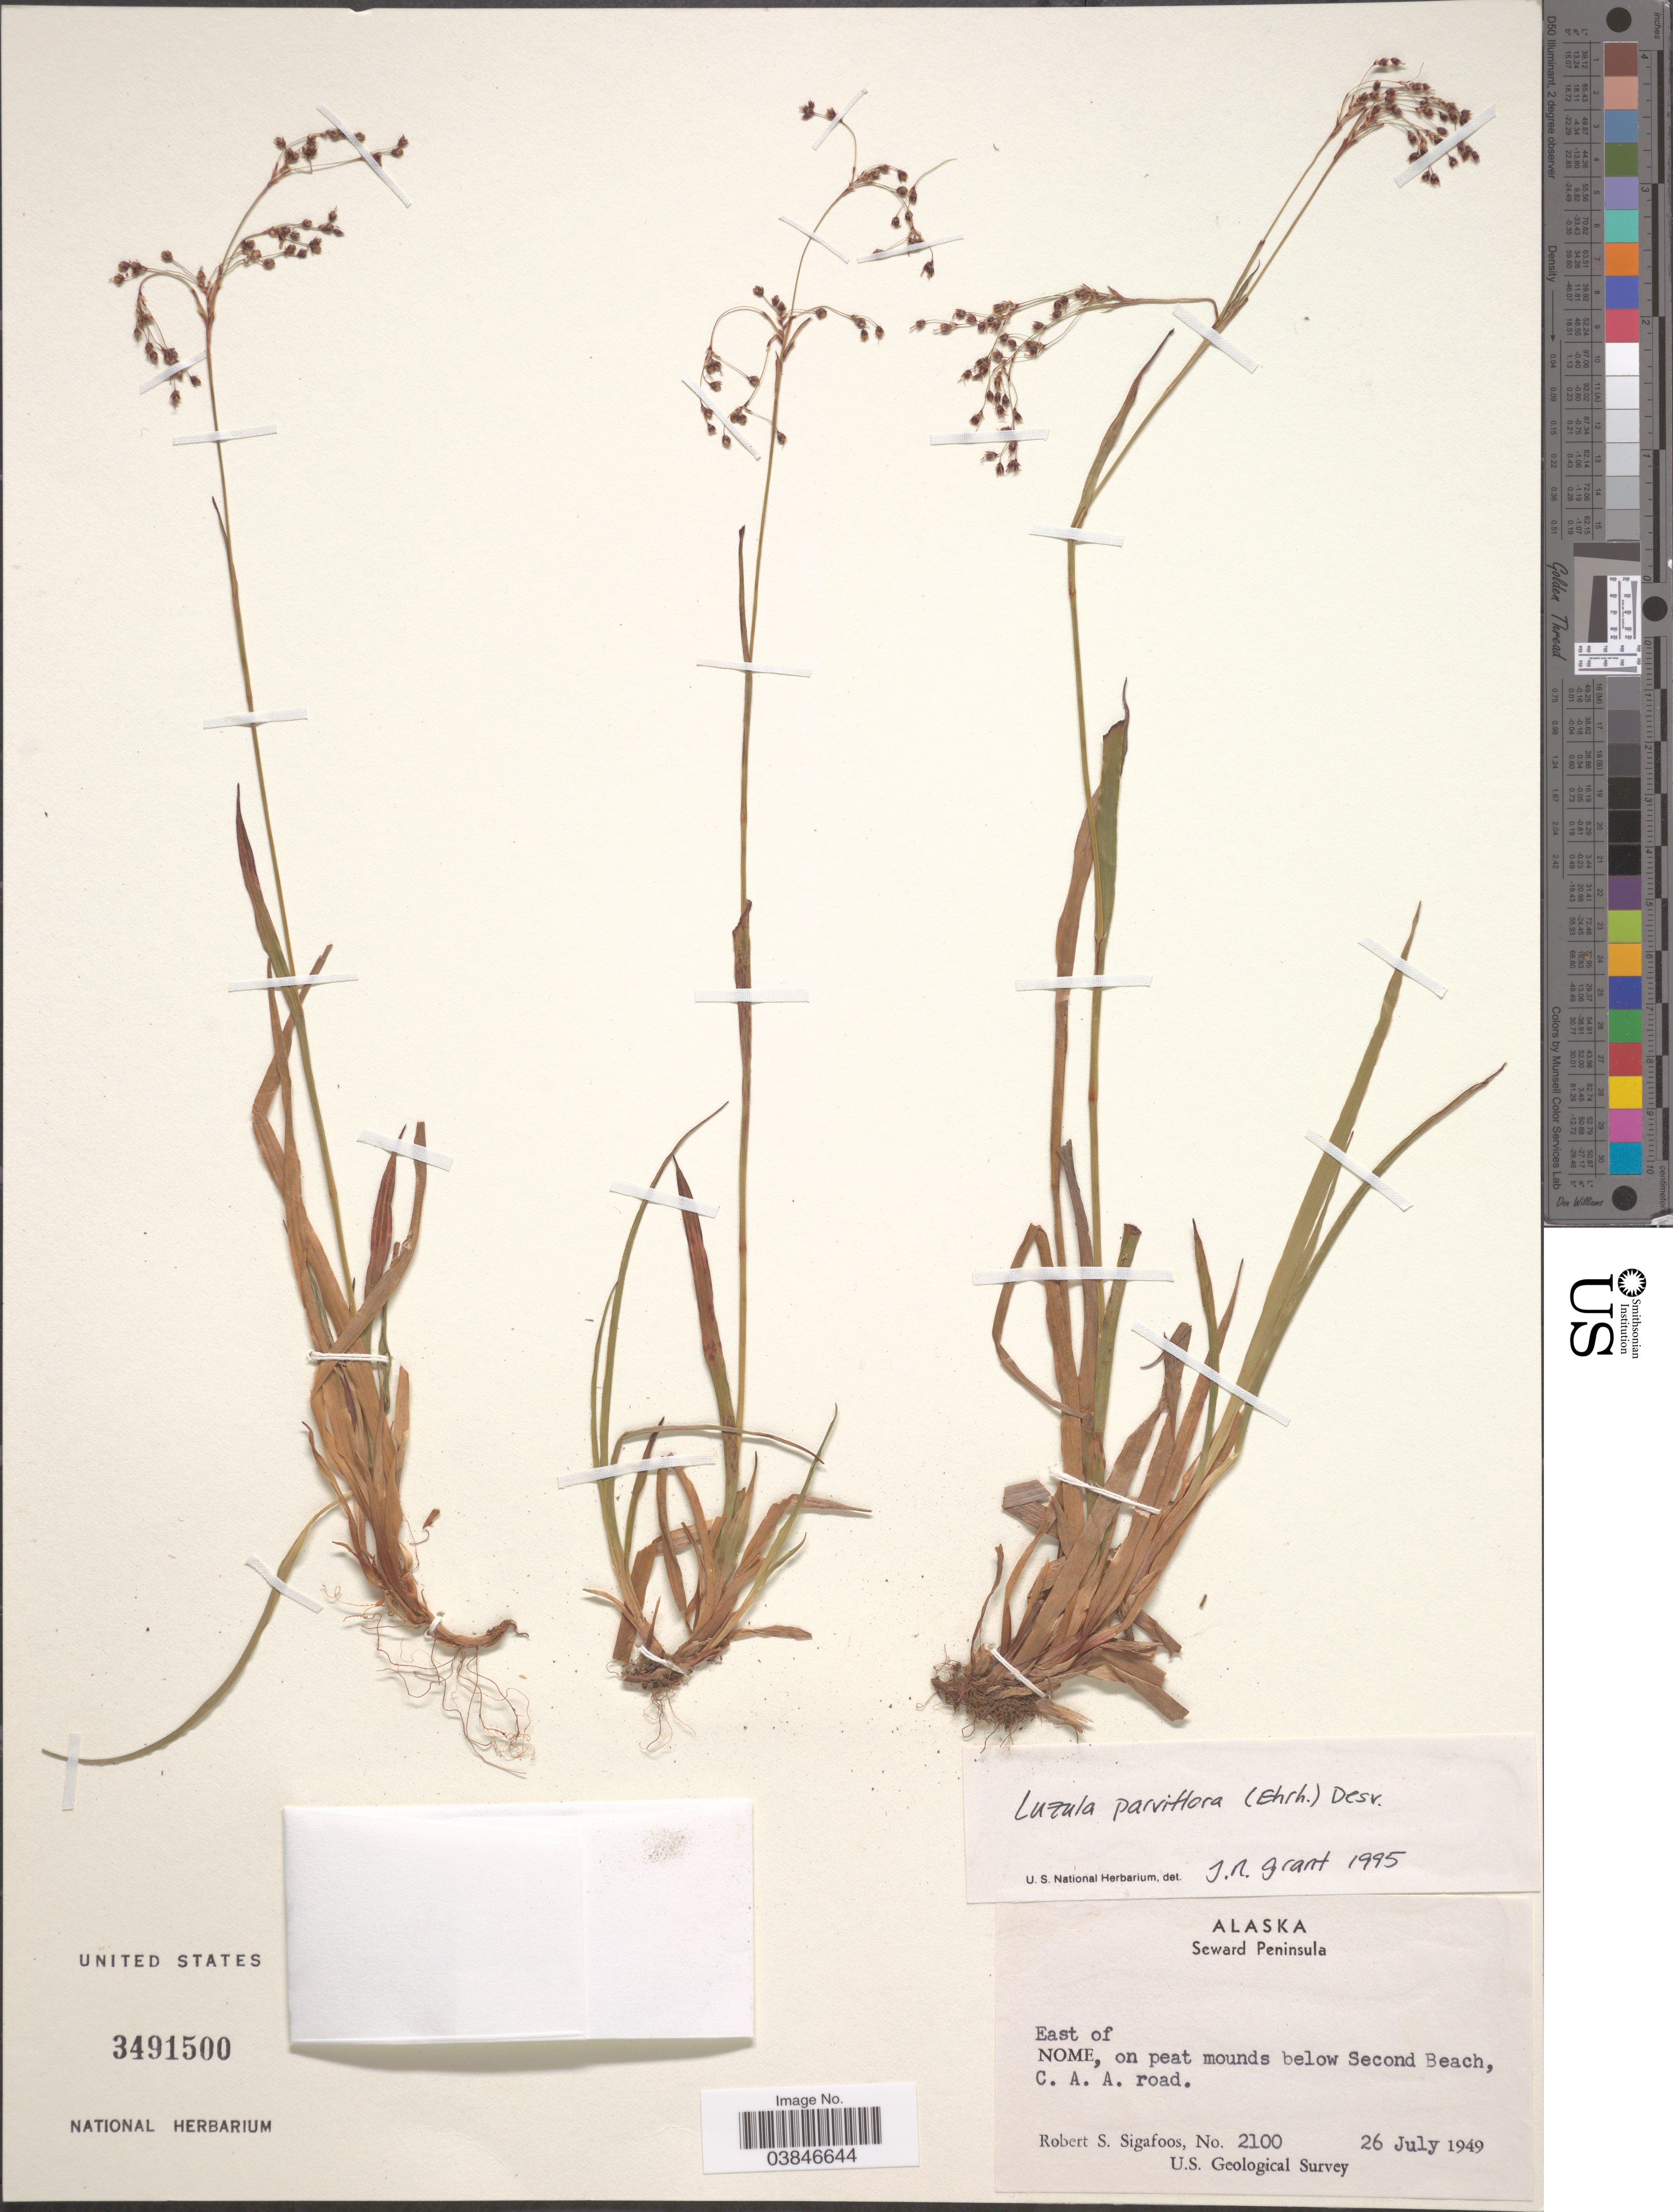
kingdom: Plantae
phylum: Tracheophyta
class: Liliopsida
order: Poales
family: Juncaceae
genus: Luzula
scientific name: Luzula parviflora subsp. parviflora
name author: (Ehrh.) Desv.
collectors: R. Sigafoos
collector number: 2100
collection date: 1949-07-26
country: United States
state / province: Alaska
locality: Seward Peninsula. East of Nome, on peat mounds below Second Beach, C. A. A. road.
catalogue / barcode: US 3491500